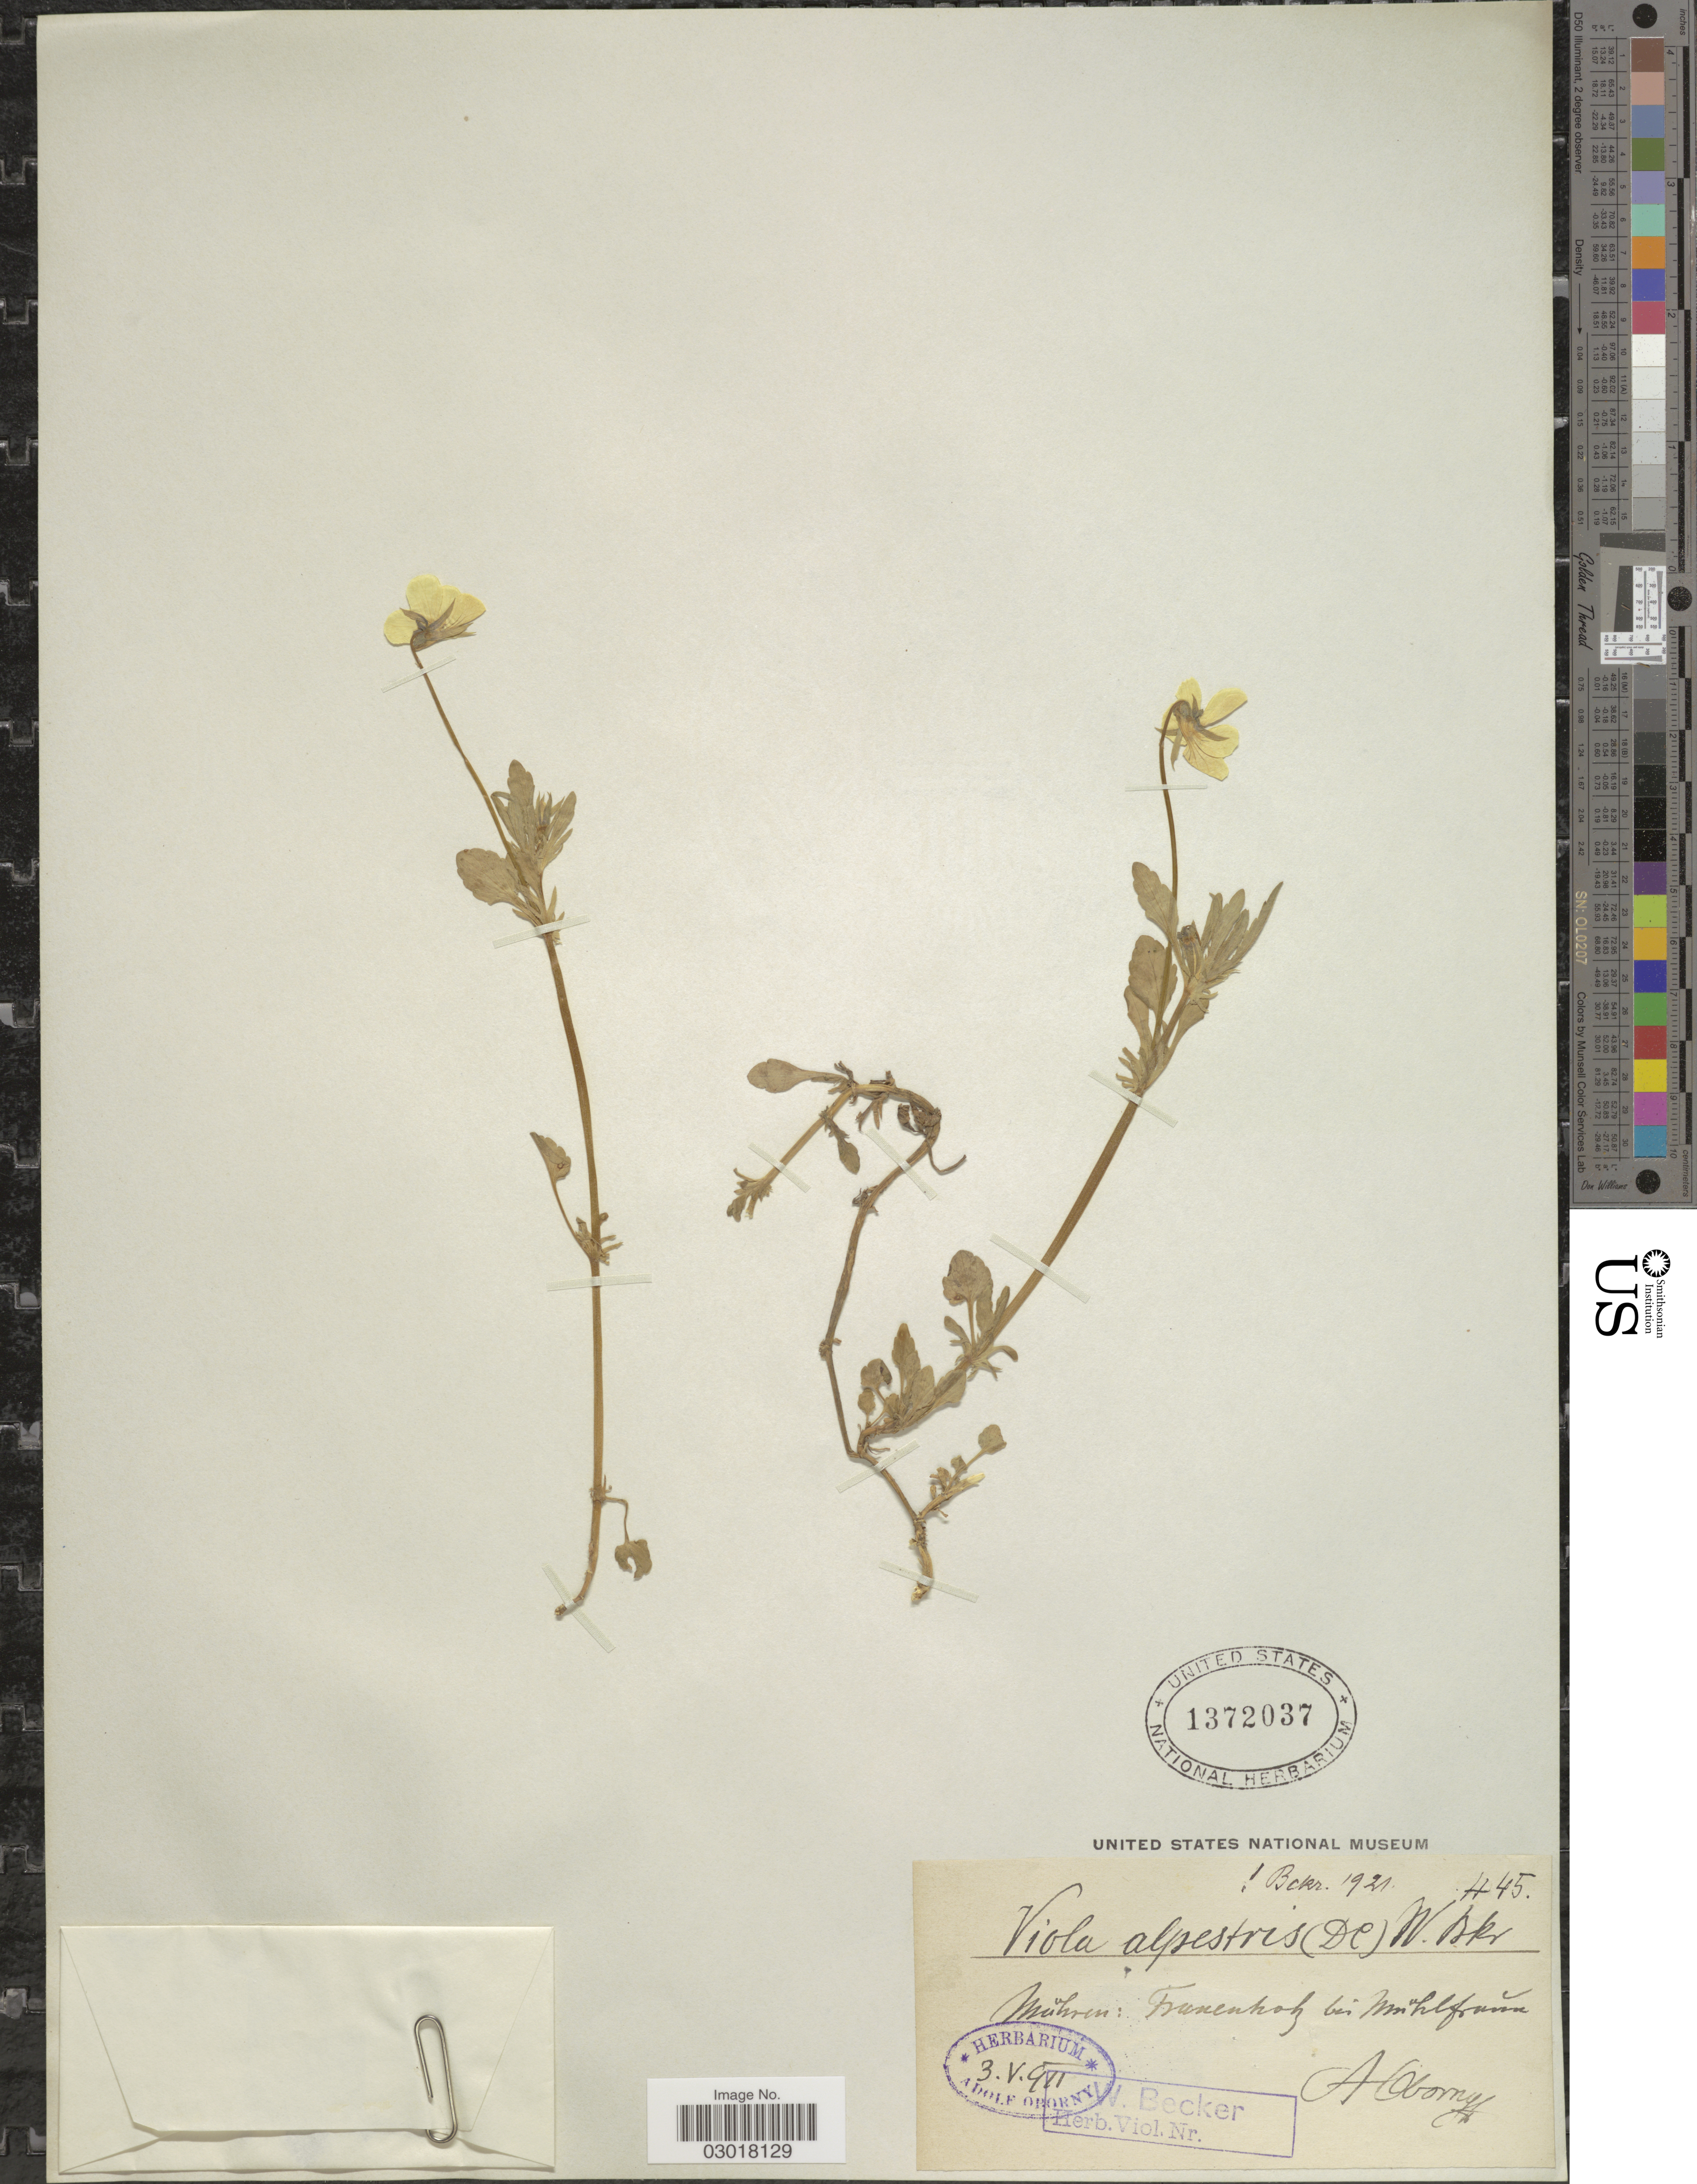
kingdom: Plantae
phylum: Tracheophyta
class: Magnoliopsida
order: Malpighiales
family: Violaceae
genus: Viola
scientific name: Viola alpestris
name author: Jord.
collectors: A. Oborny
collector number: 445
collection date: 1911-05-03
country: Czechia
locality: Mähren: Franenholz bei Mö [illegible text].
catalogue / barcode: US 1372037